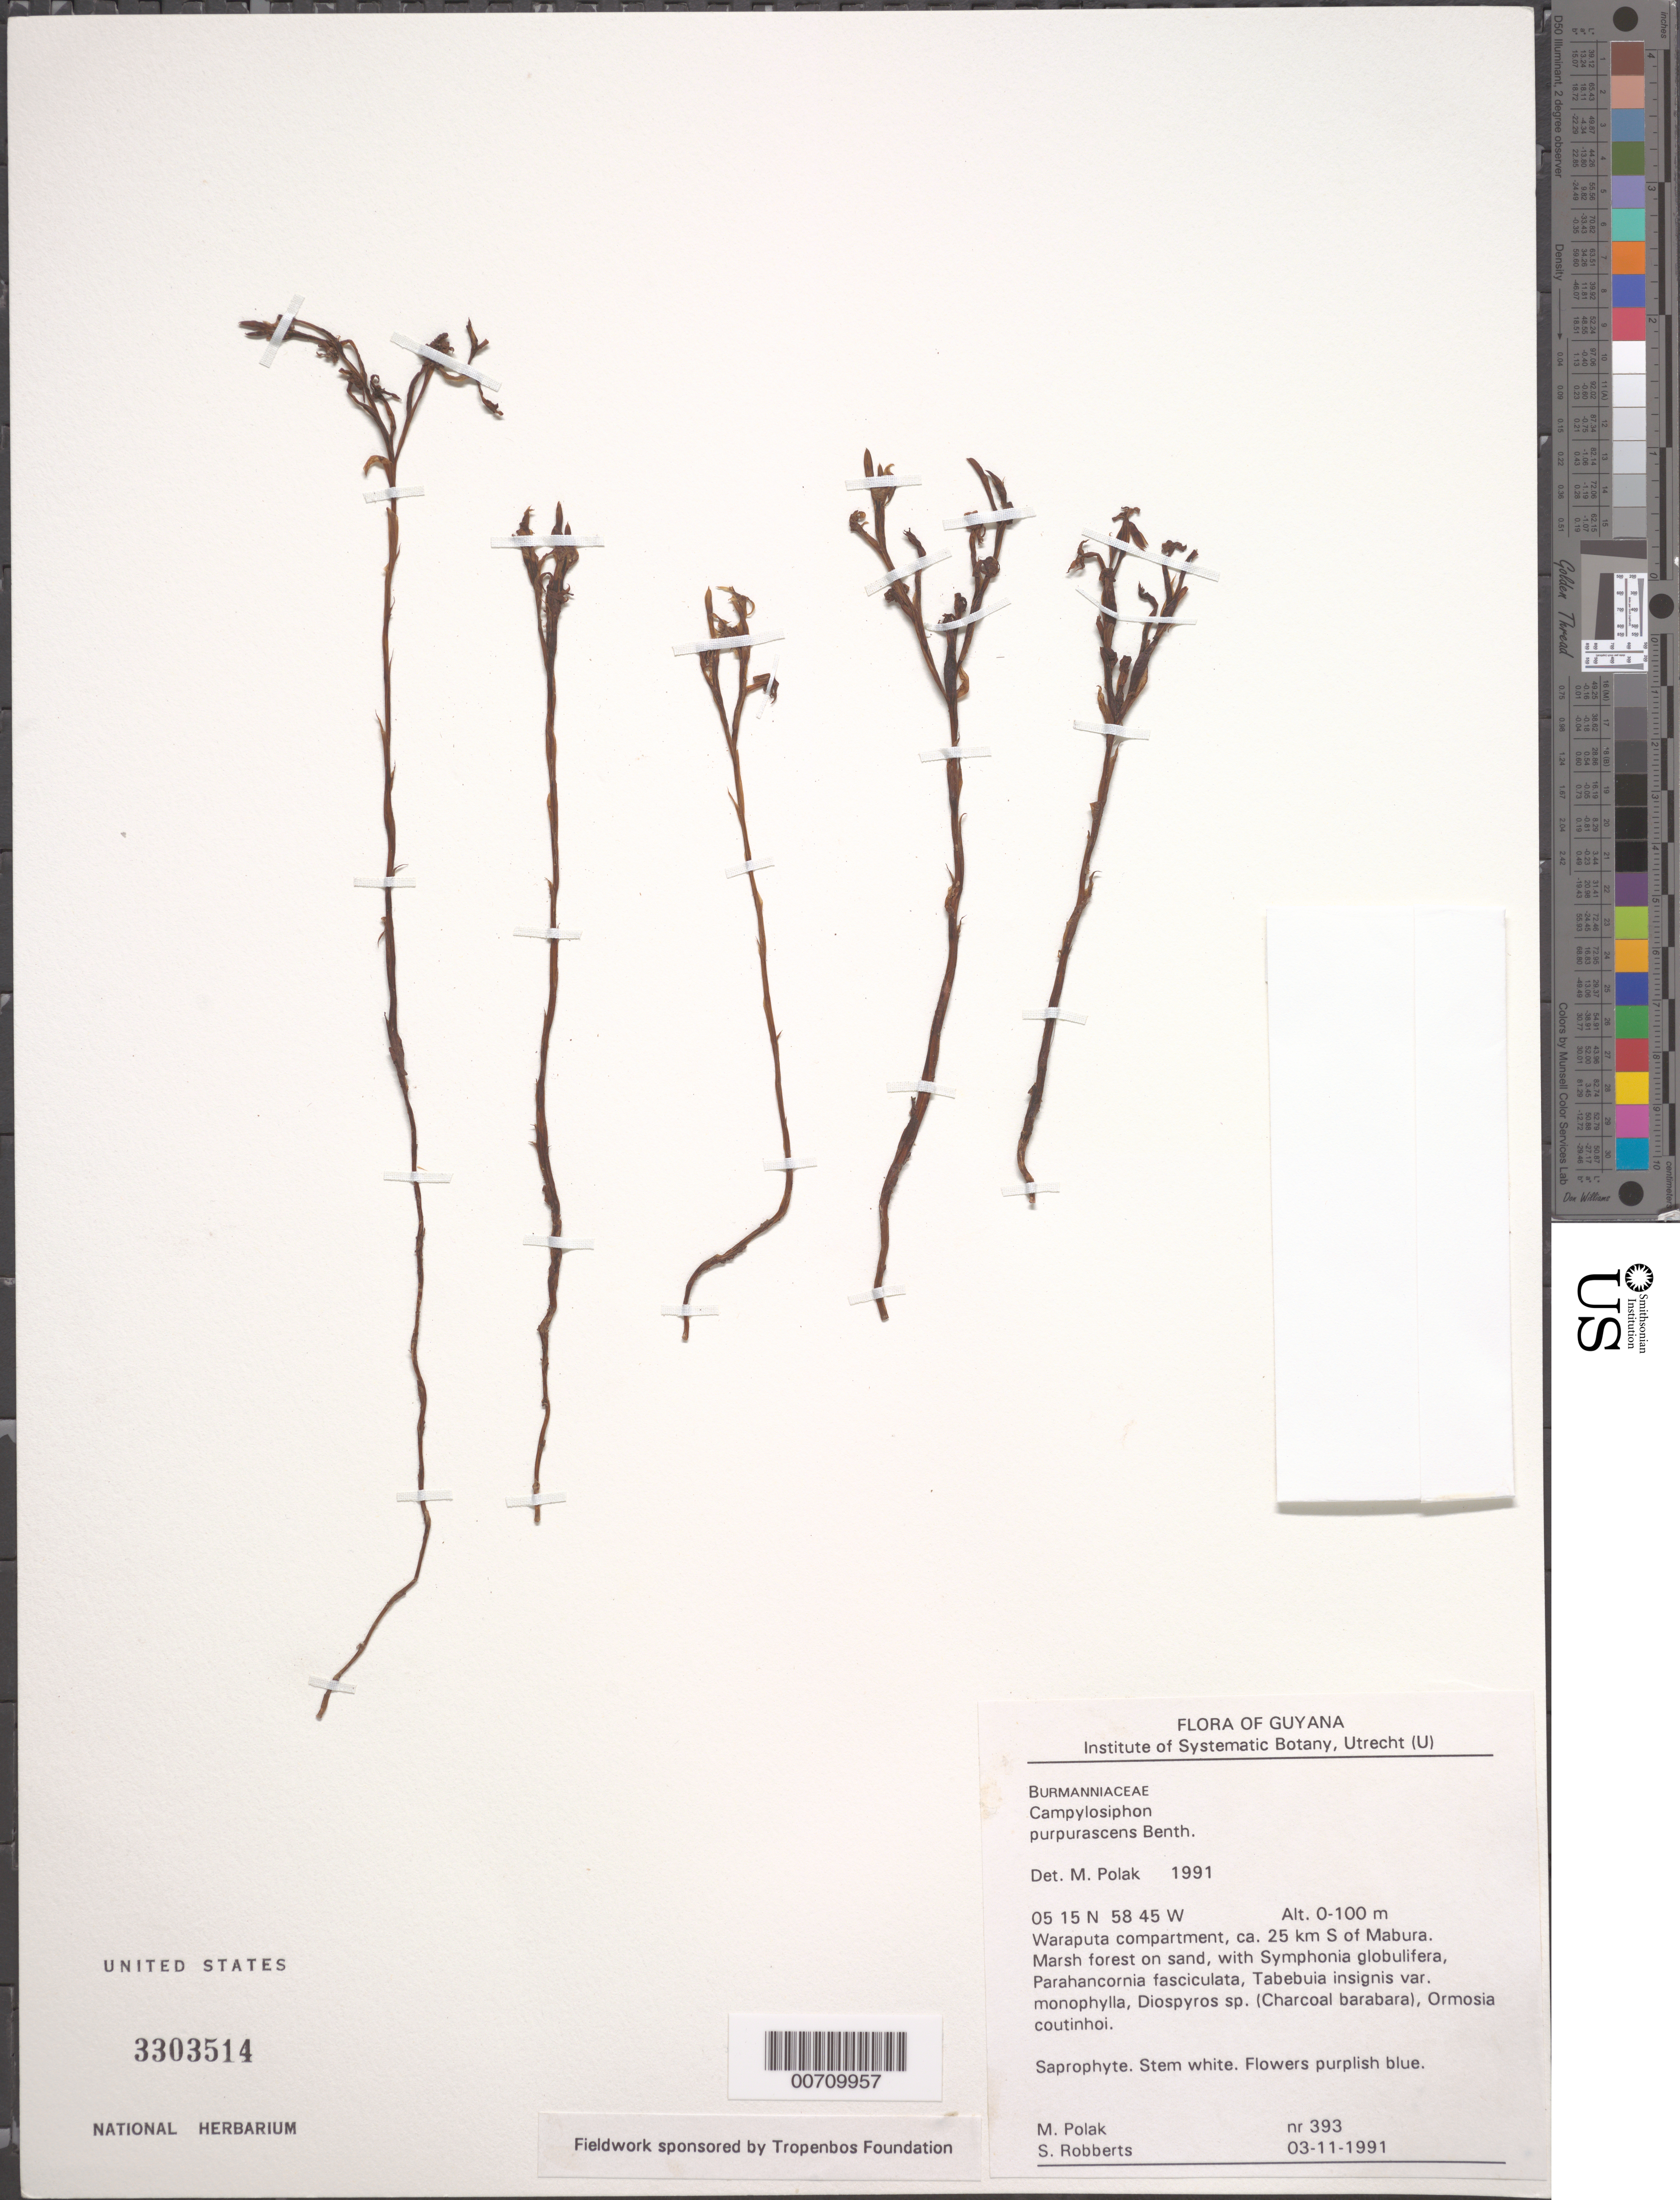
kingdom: Plantae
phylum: Tracheophyta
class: Liliopsida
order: Dioscoreales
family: Burmanniaceae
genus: Campylosiphon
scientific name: Campylosiphon purpurascens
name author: Benth.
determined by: Polak, M.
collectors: M. Polak & S. Robberts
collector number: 393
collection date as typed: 3-Nov-91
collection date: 1991-11-03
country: Guyana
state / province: U. Demerara-Berbice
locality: Mabura, ca 25 km S of; Waraputa compartment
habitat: Marsh forest on sand, with Symphonia globulifera, Parahancornia fasciculata, Tabebuia insignis var. monophylla, Diospyros sp. (Charcoal barabara), …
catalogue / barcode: US 3303514